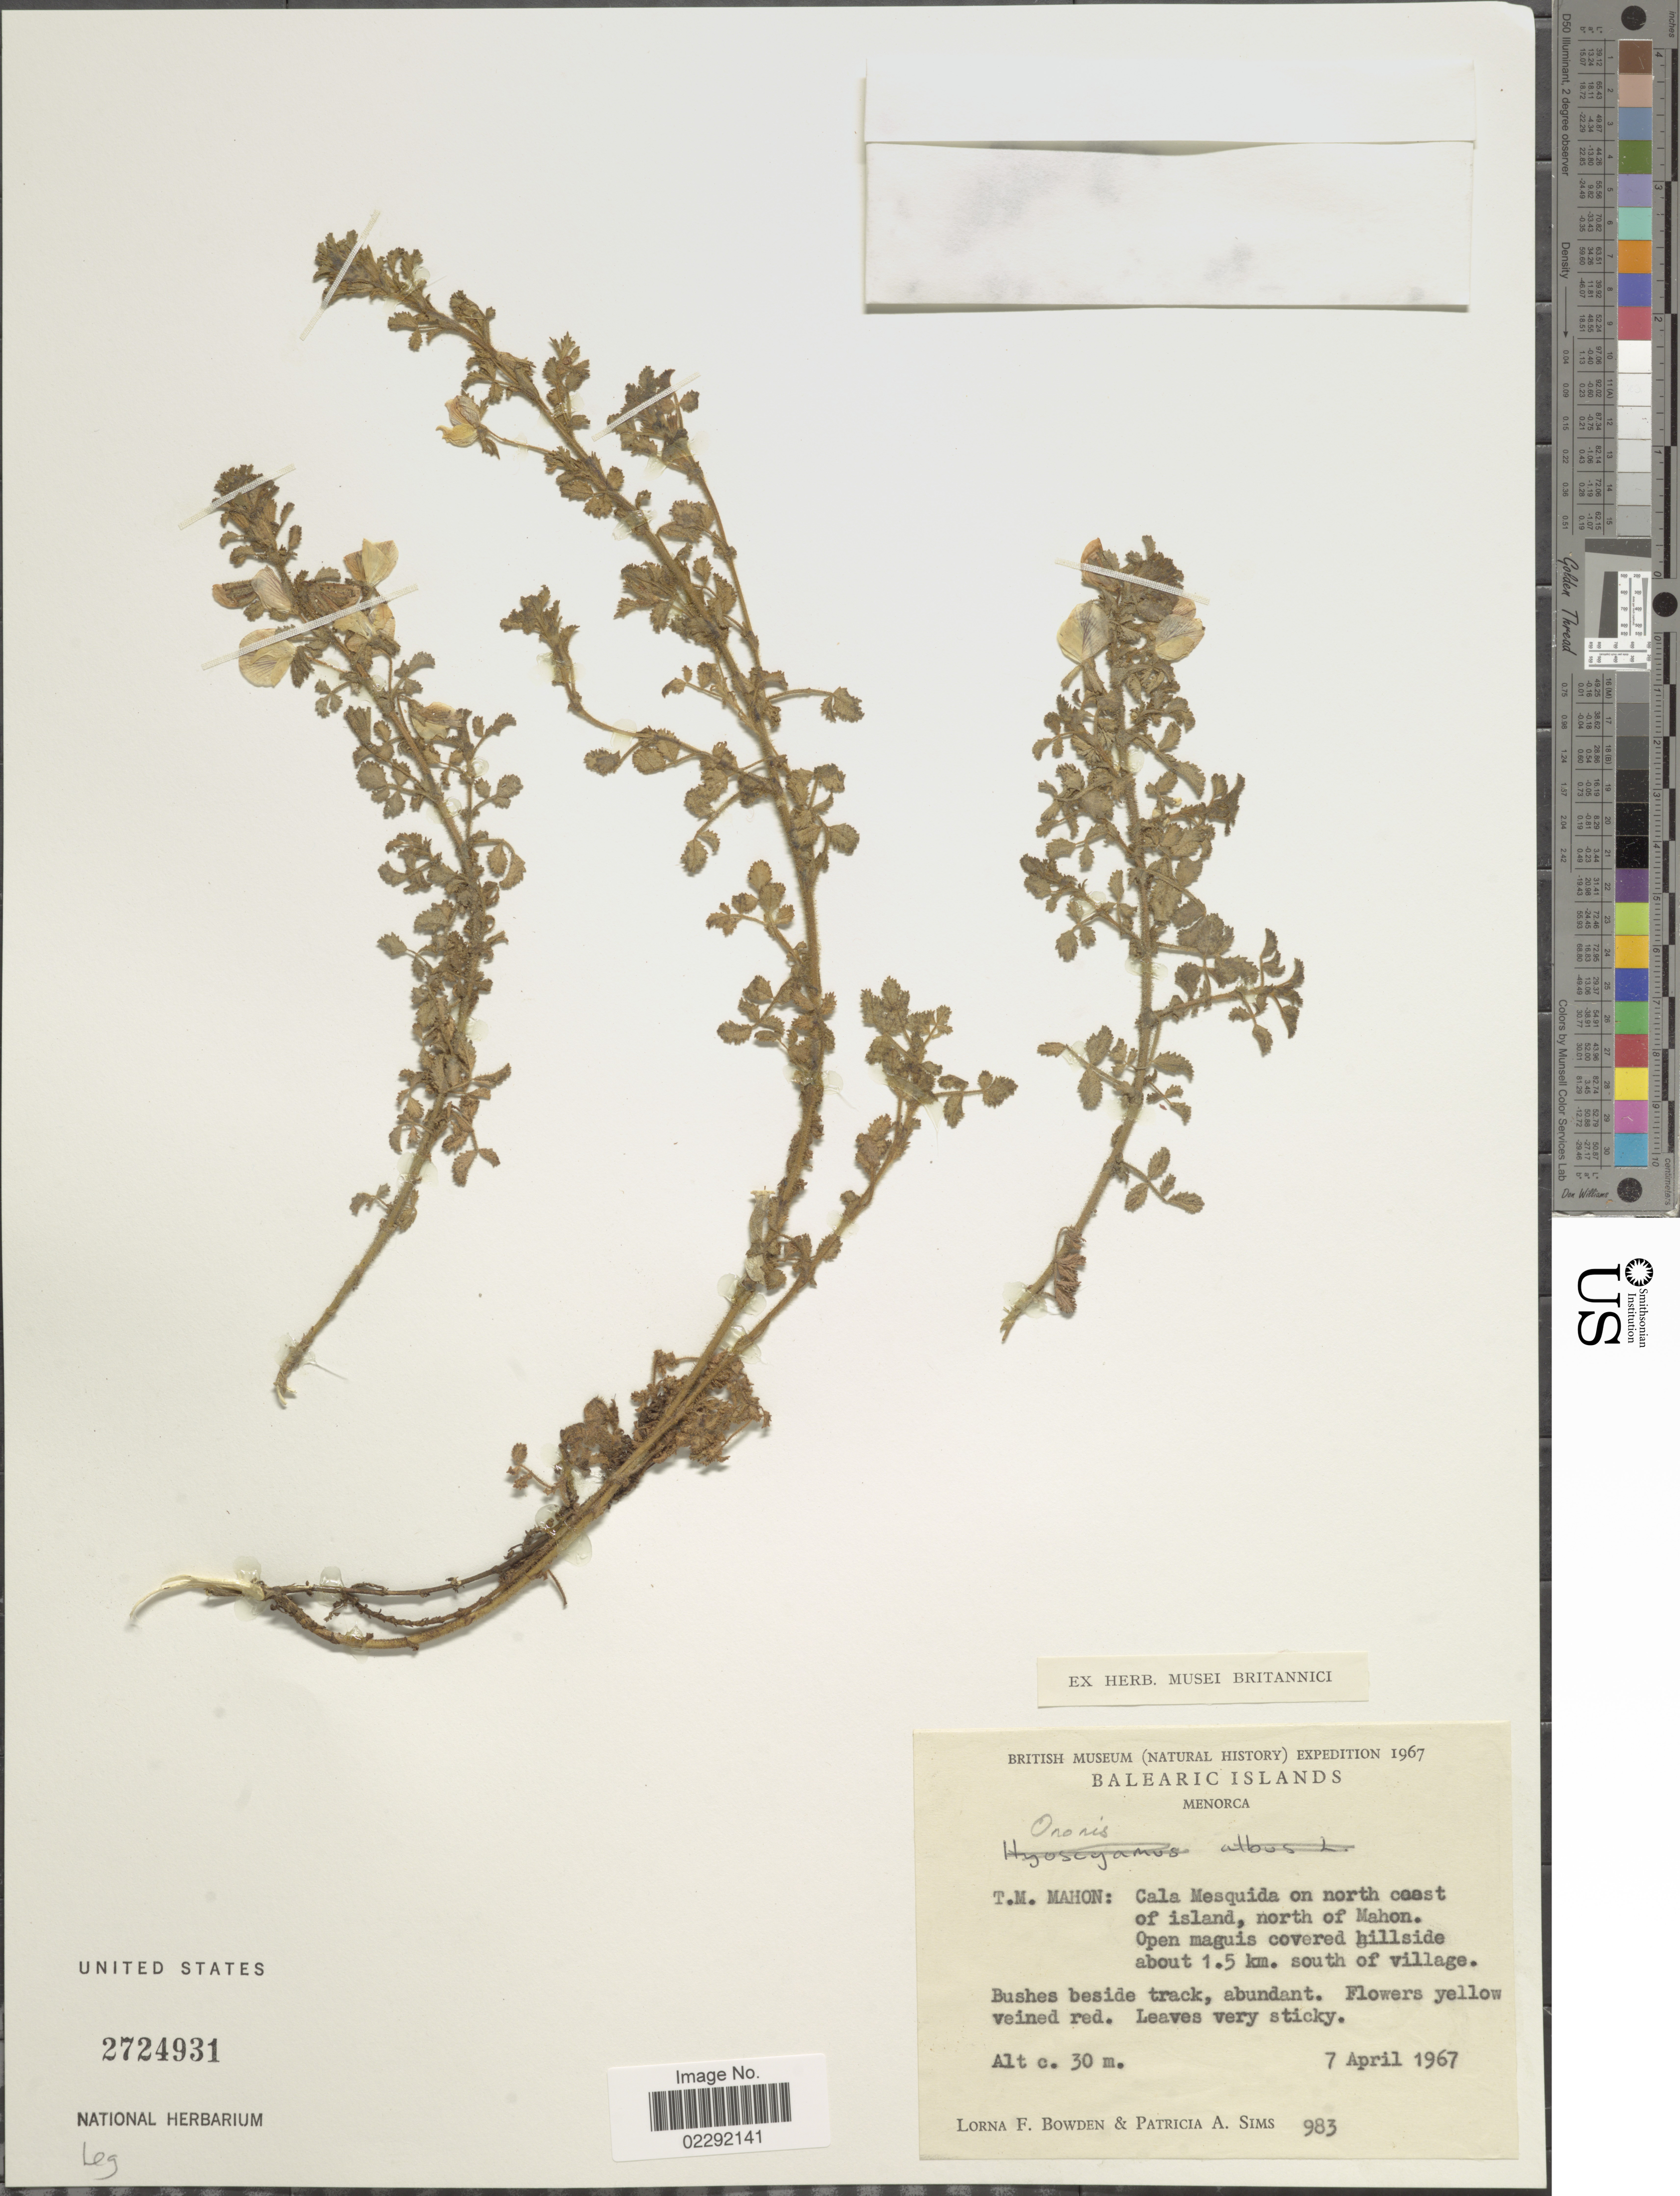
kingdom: Plantae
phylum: Tracheophyta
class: Magnoliopsida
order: Fabales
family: Fabaceae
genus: Ononis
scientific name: Ononis sp.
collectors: L. F. Bowden & P. A. Sims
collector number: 983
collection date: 1967-04-07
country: Spain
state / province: Islas Baleares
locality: Menorca, T.M. Mahon: Cala Mesquida on north coast of island, north of Mahon, open maguis covered hillside about 1.5 km. south of village, bushes beside track.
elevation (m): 30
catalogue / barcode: US 2724931